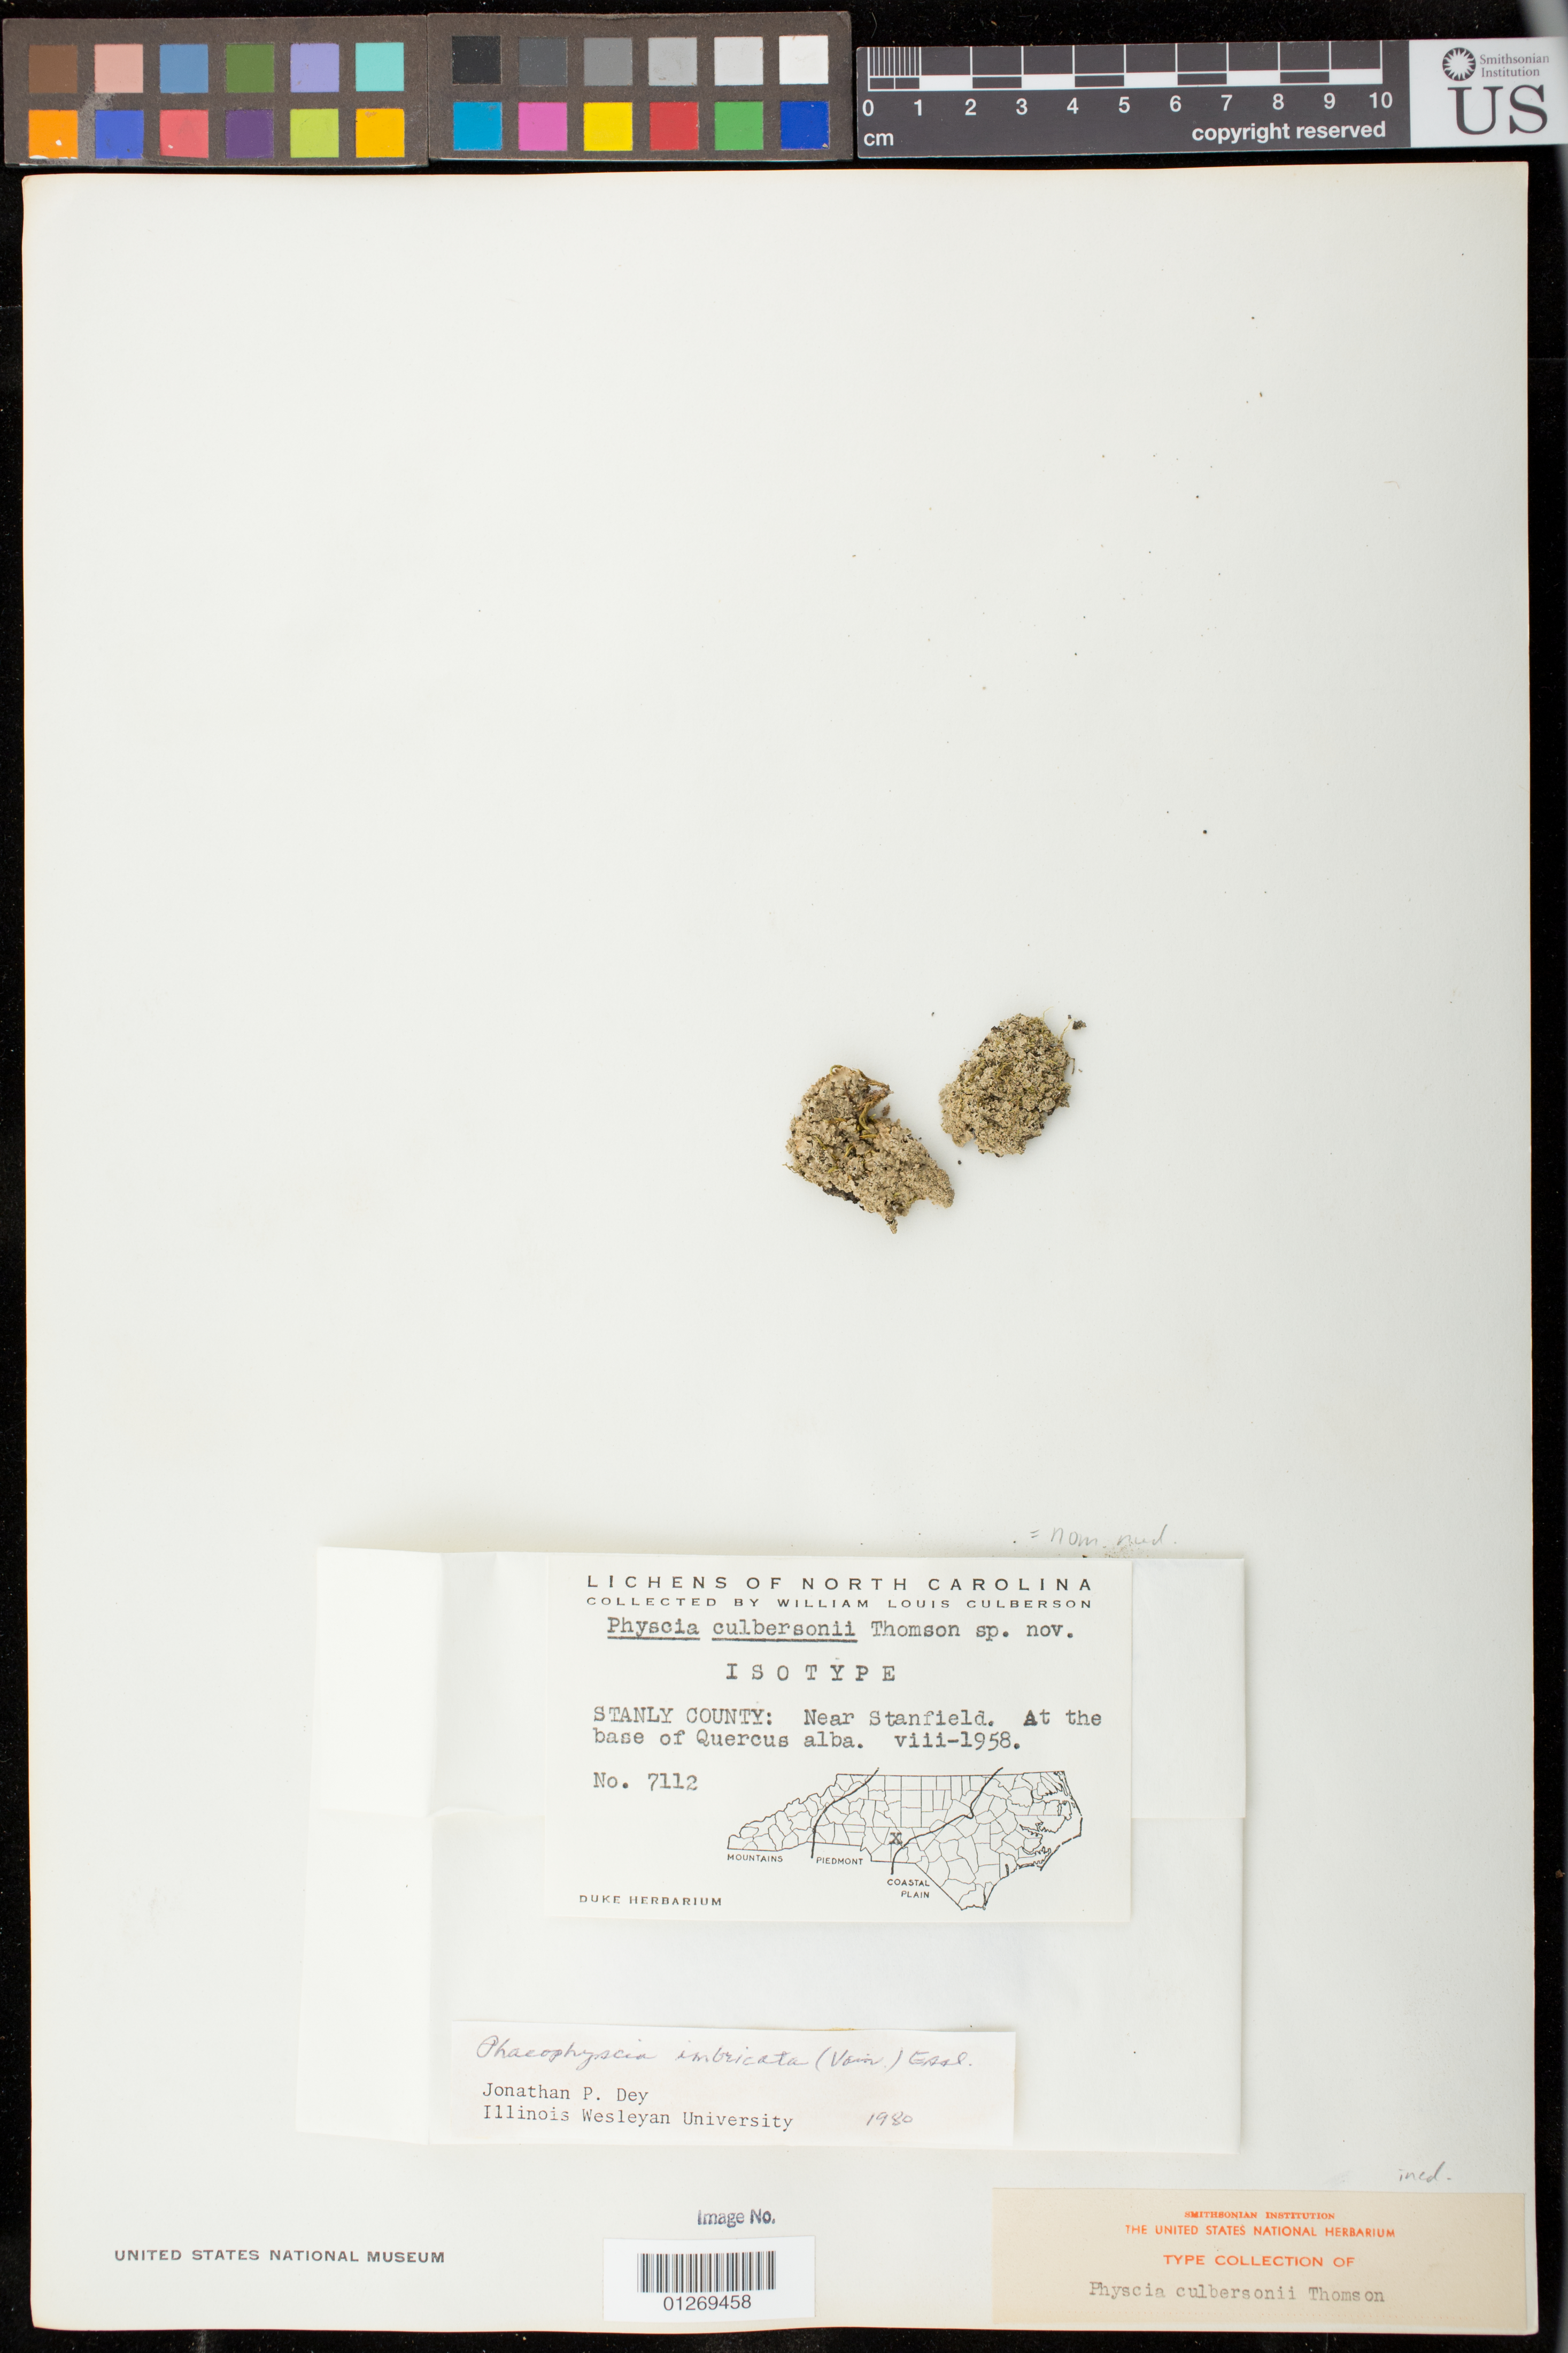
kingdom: Fungi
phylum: Ascomycota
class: Lecanoromycetes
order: Caliciales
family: Physciaceae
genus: Physcia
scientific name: Physcia culbersonii J.W. Thomson, nom. nud.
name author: J.W. Thomson ex Hale & W.L. Culb.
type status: Voucher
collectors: W. Culberson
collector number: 7112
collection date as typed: Aug 1958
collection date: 1958-08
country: United States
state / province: North Carolina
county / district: Stanly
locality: Stanly County: Near Stanfield.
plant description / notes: Annotated as isotype of Physcia culbersonii Thomson, ined. name apparently never published. Cited (in list only) by Hale & Culberson 1963, cited by Thomson (1963) as synonym of Physcia lacinulata Mull. Arg. (with Culberson 7112 cited as "type"). A duplicate of this collection in the herbarium of Michigan State University is identified (A.M. Fryday, 2008) as Phaeophyscia squarrosa Kashiw.